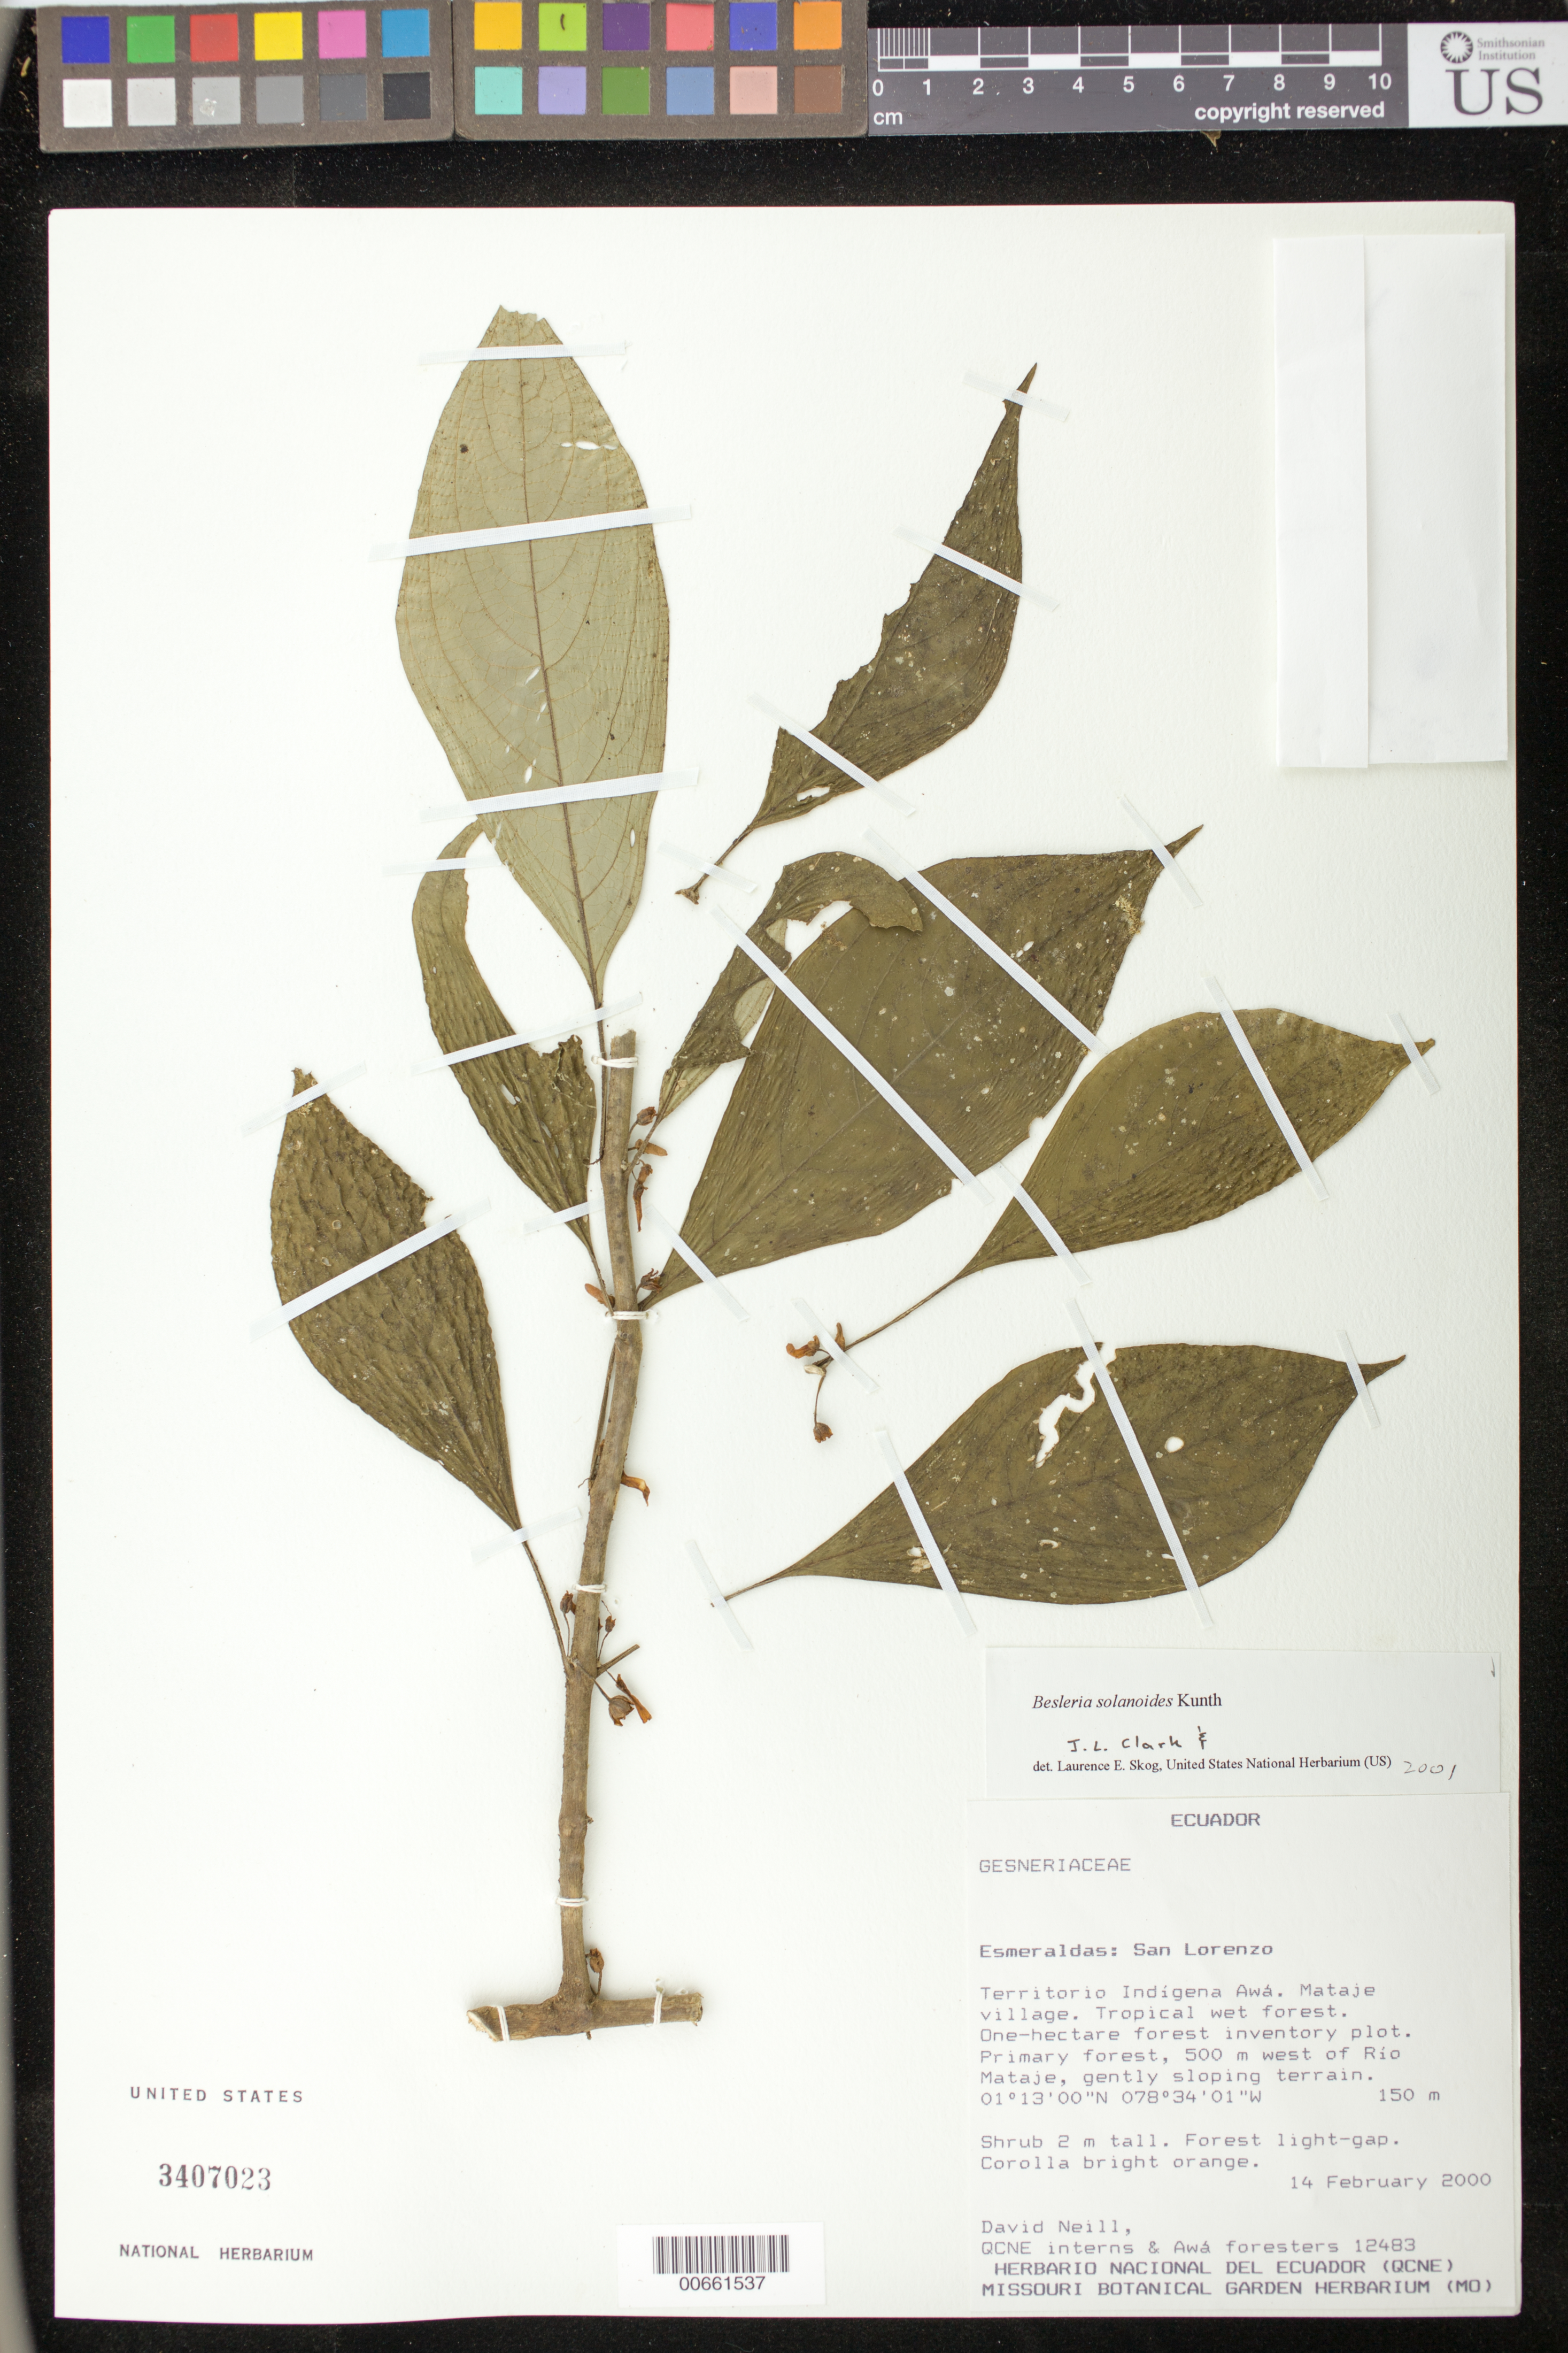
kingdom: Plantae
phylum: Tracheophyta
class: Magnoliopsida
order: Lamiales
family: Gesneriaceae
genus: Besleria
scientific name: Besleria solanoides var. solanoides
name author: Kunth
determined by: Clark, J. L.; Skog, Laurence E.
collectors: D. A. Neill & QCNE interns & Awa Foresters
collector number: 12483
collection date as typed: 14 Feb 2000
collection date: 2000-02-14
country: Ecuador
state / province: Esmeraldas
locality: San Lorenzo, Territorio Indígena Awá, Mataje village, one-hectare forest inventory plot, 500 m west of Río Mataje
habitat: Tropical wet forest; primary forest, gently sloping terrain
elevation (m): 150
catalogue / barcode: US 3407023